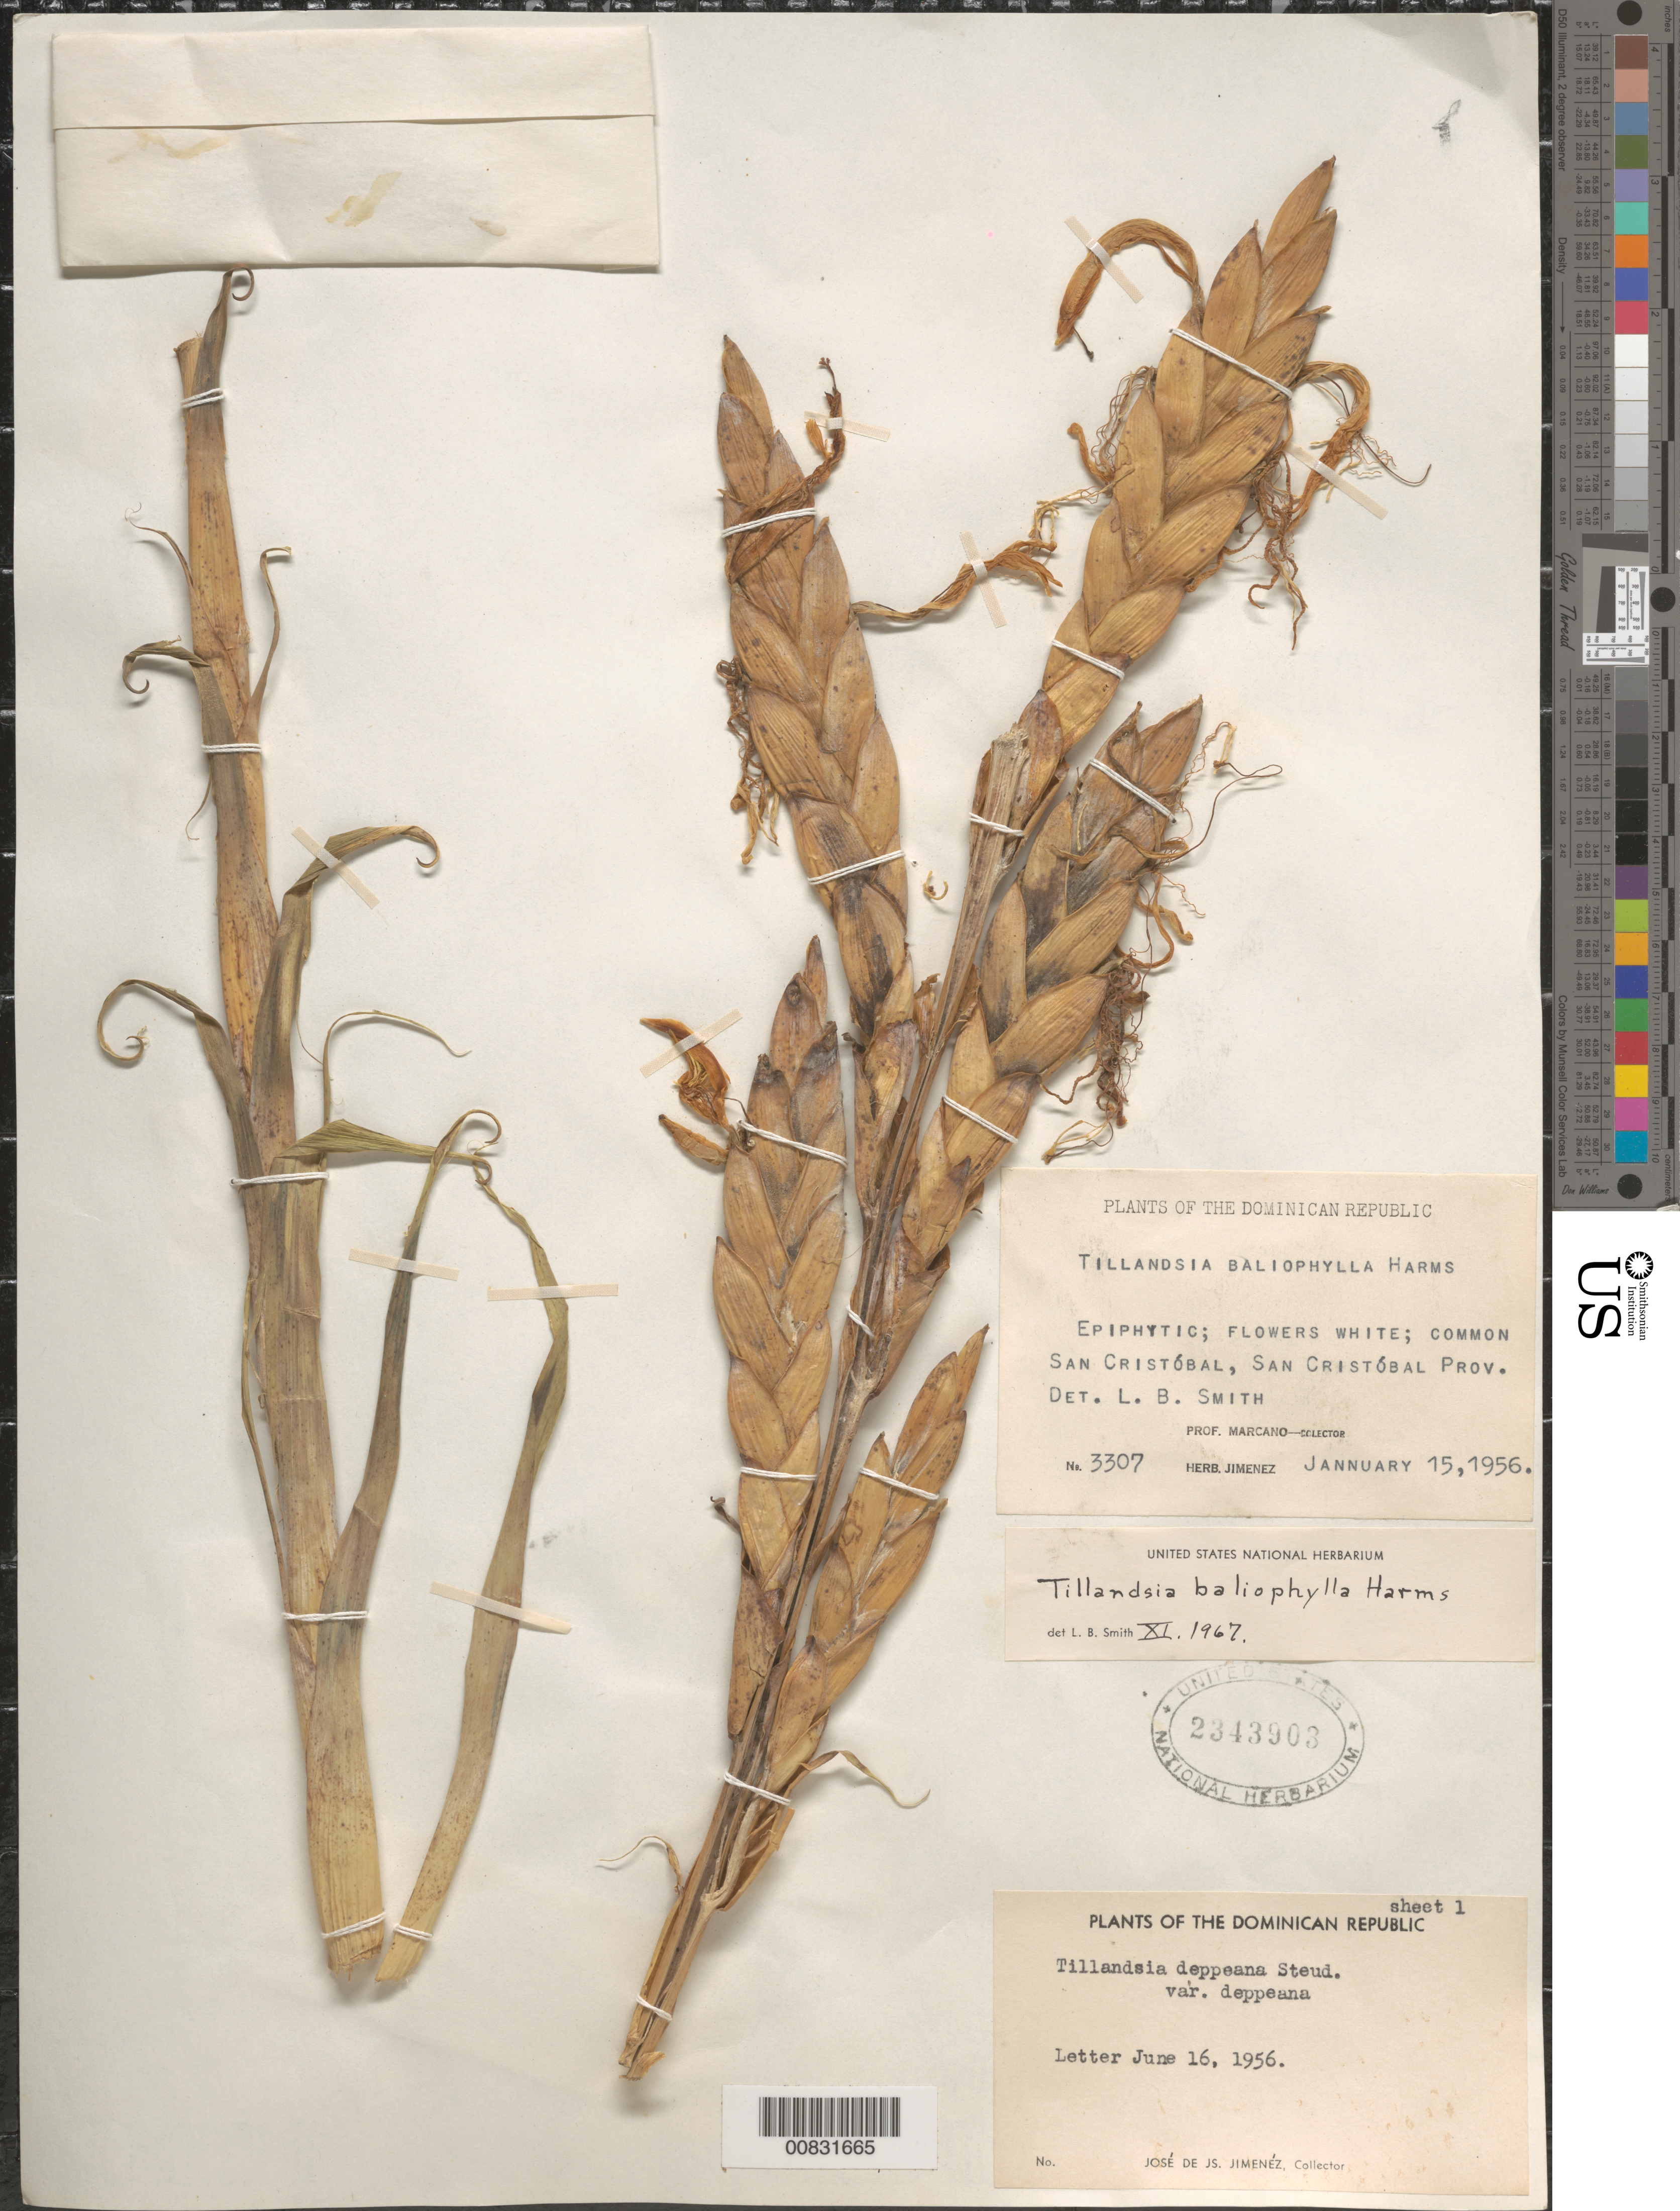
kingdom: Plantae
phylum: Tracheophyta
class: Liliopsida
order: Poales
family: Bromeliaceae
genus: Tillandsia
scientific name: Tillandsia baliophylla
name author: Harms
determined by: Smith, Lyman B., (US), NMNH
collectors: E. J. Marcano F.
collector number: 3307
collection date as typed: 15 Jan 1956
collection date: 1956-01-15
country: Dominican Republic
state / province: San Cristóbal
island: Hispaniola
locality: San Cristóbal.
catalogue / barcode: US 2343903